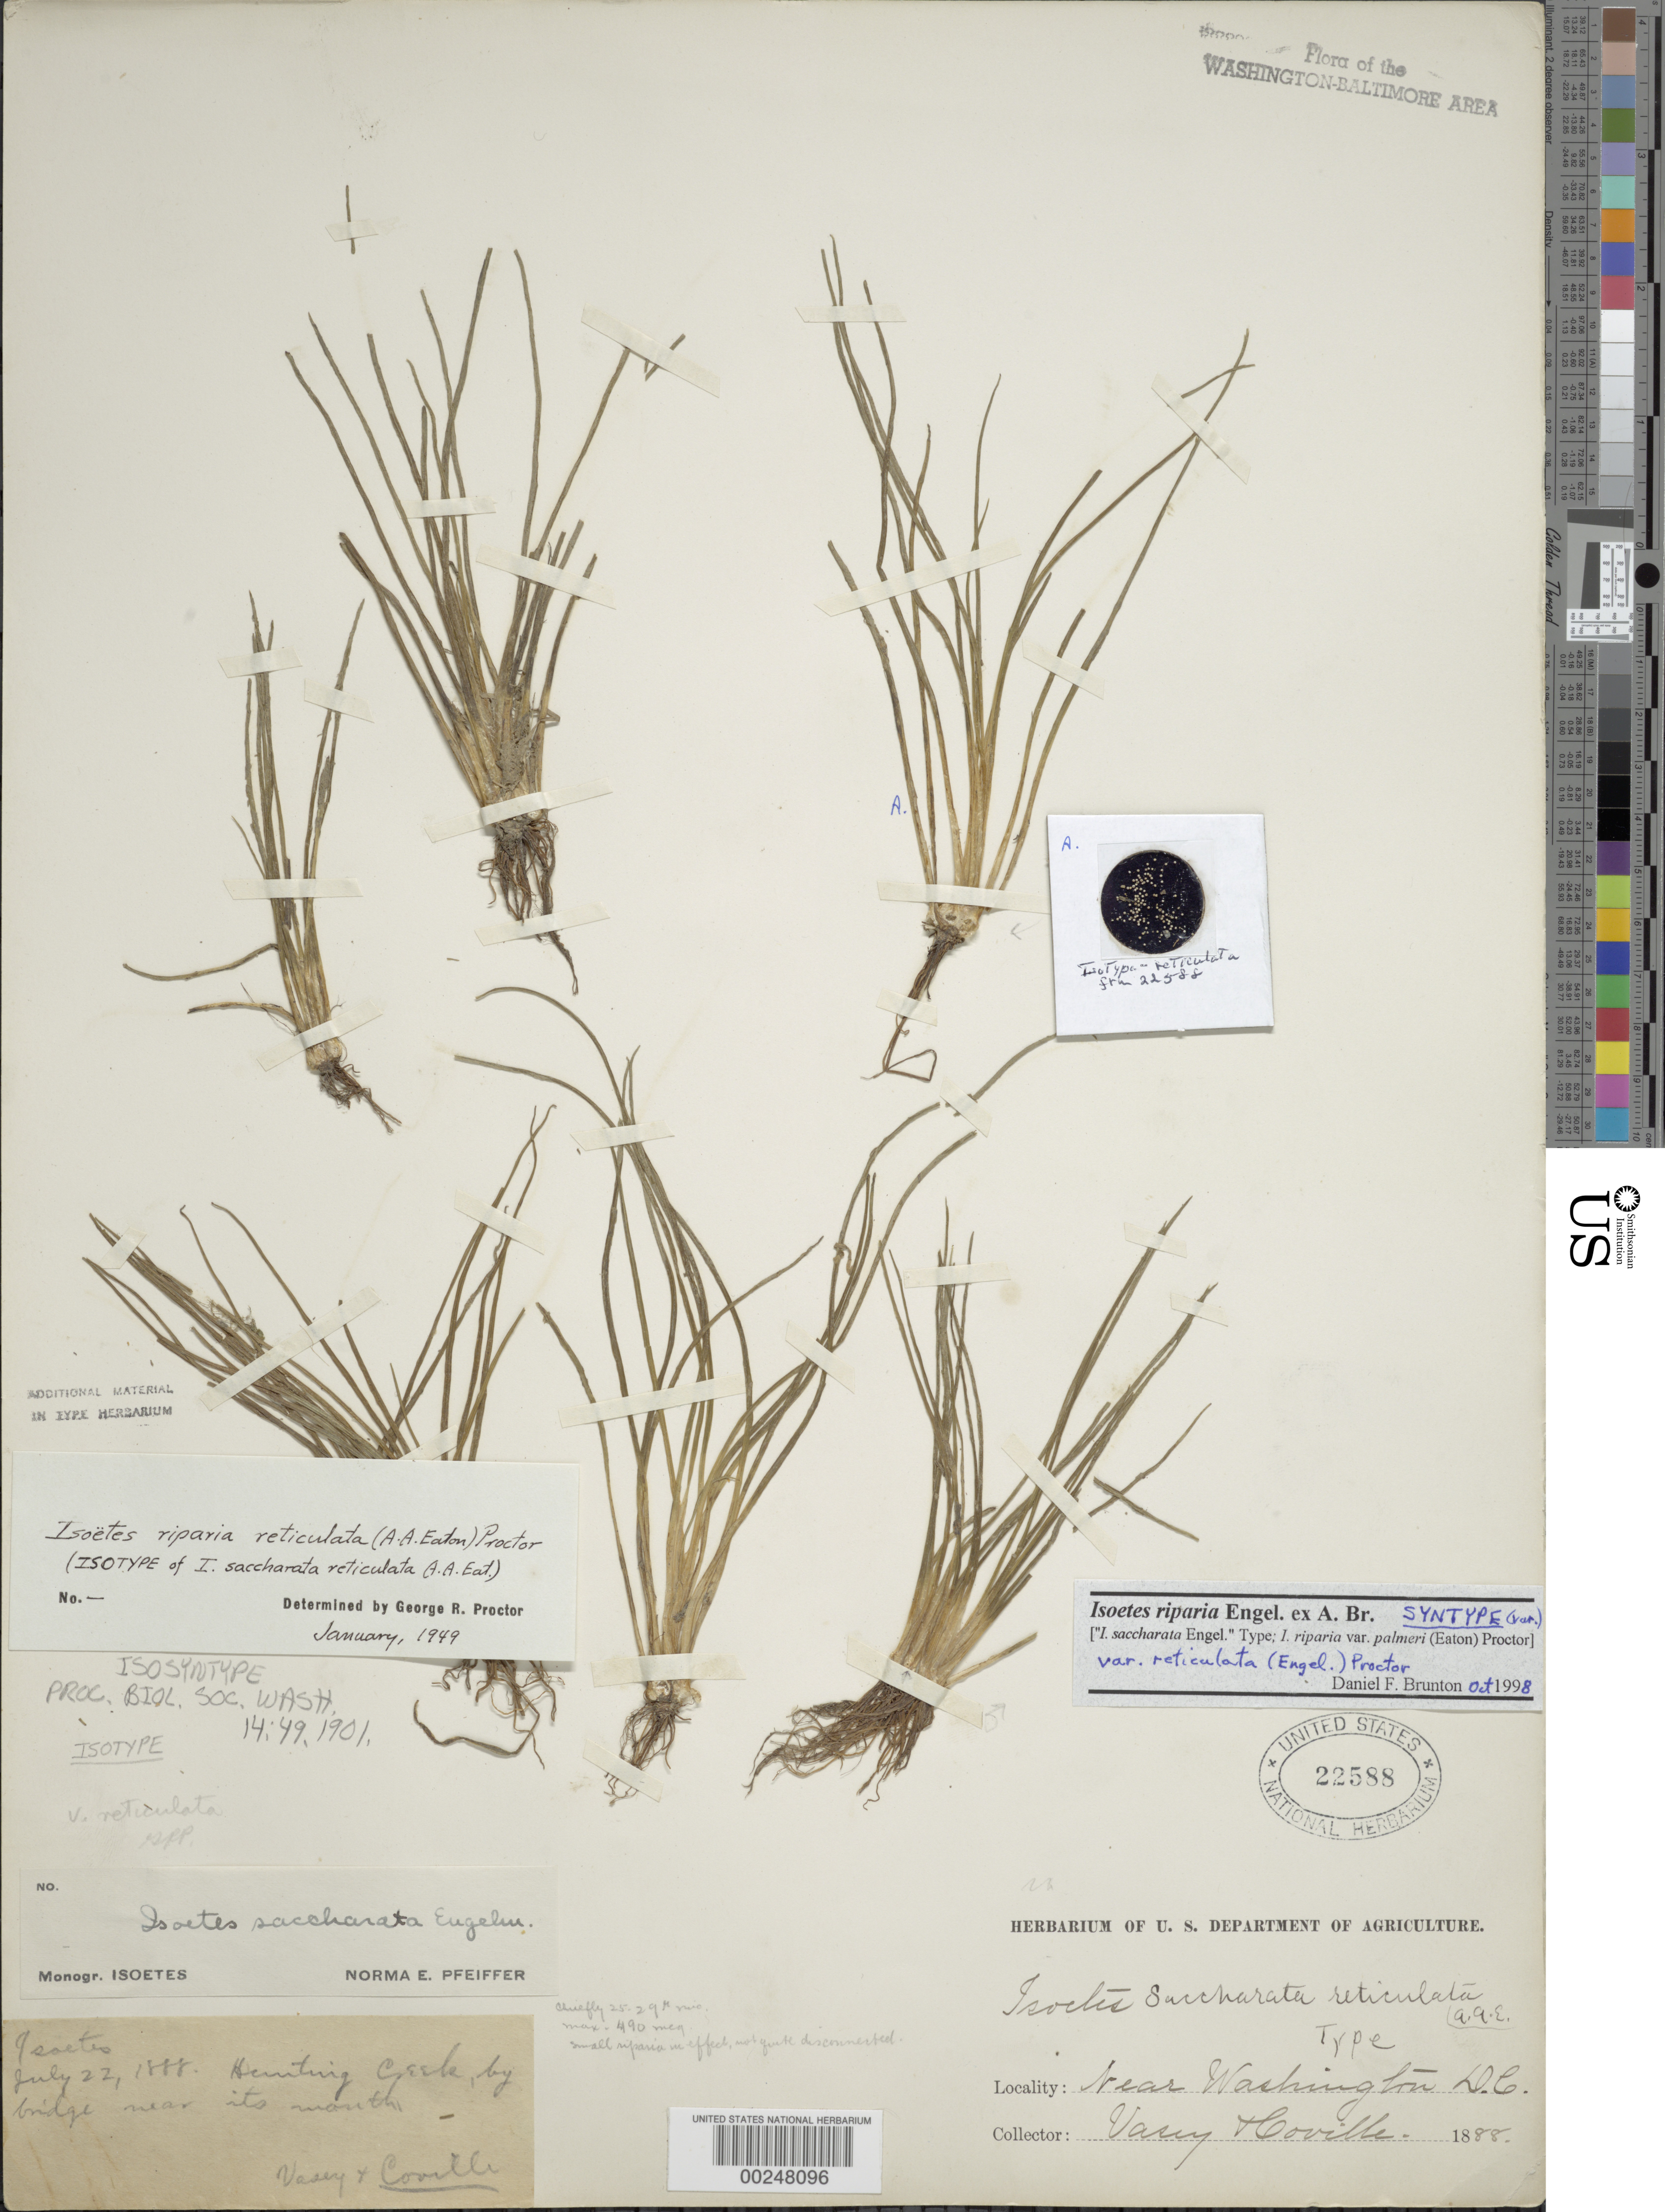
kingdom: Plantae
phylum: Tracheophyta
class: Lycopodiopsida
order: Isoetales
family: Isoetaceae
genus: Isoetes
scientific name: Isoetes saccharata var. reticulata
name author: A.A. Eaton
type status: Isosyntype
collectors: G. Vasey & F. V. Coville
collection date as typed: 22 Jul 1888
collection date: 1888-07-22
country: United States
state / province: Virginia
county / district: Fairfax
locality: Hunting Creek by bridge near Its mouth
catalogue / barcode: US 22588